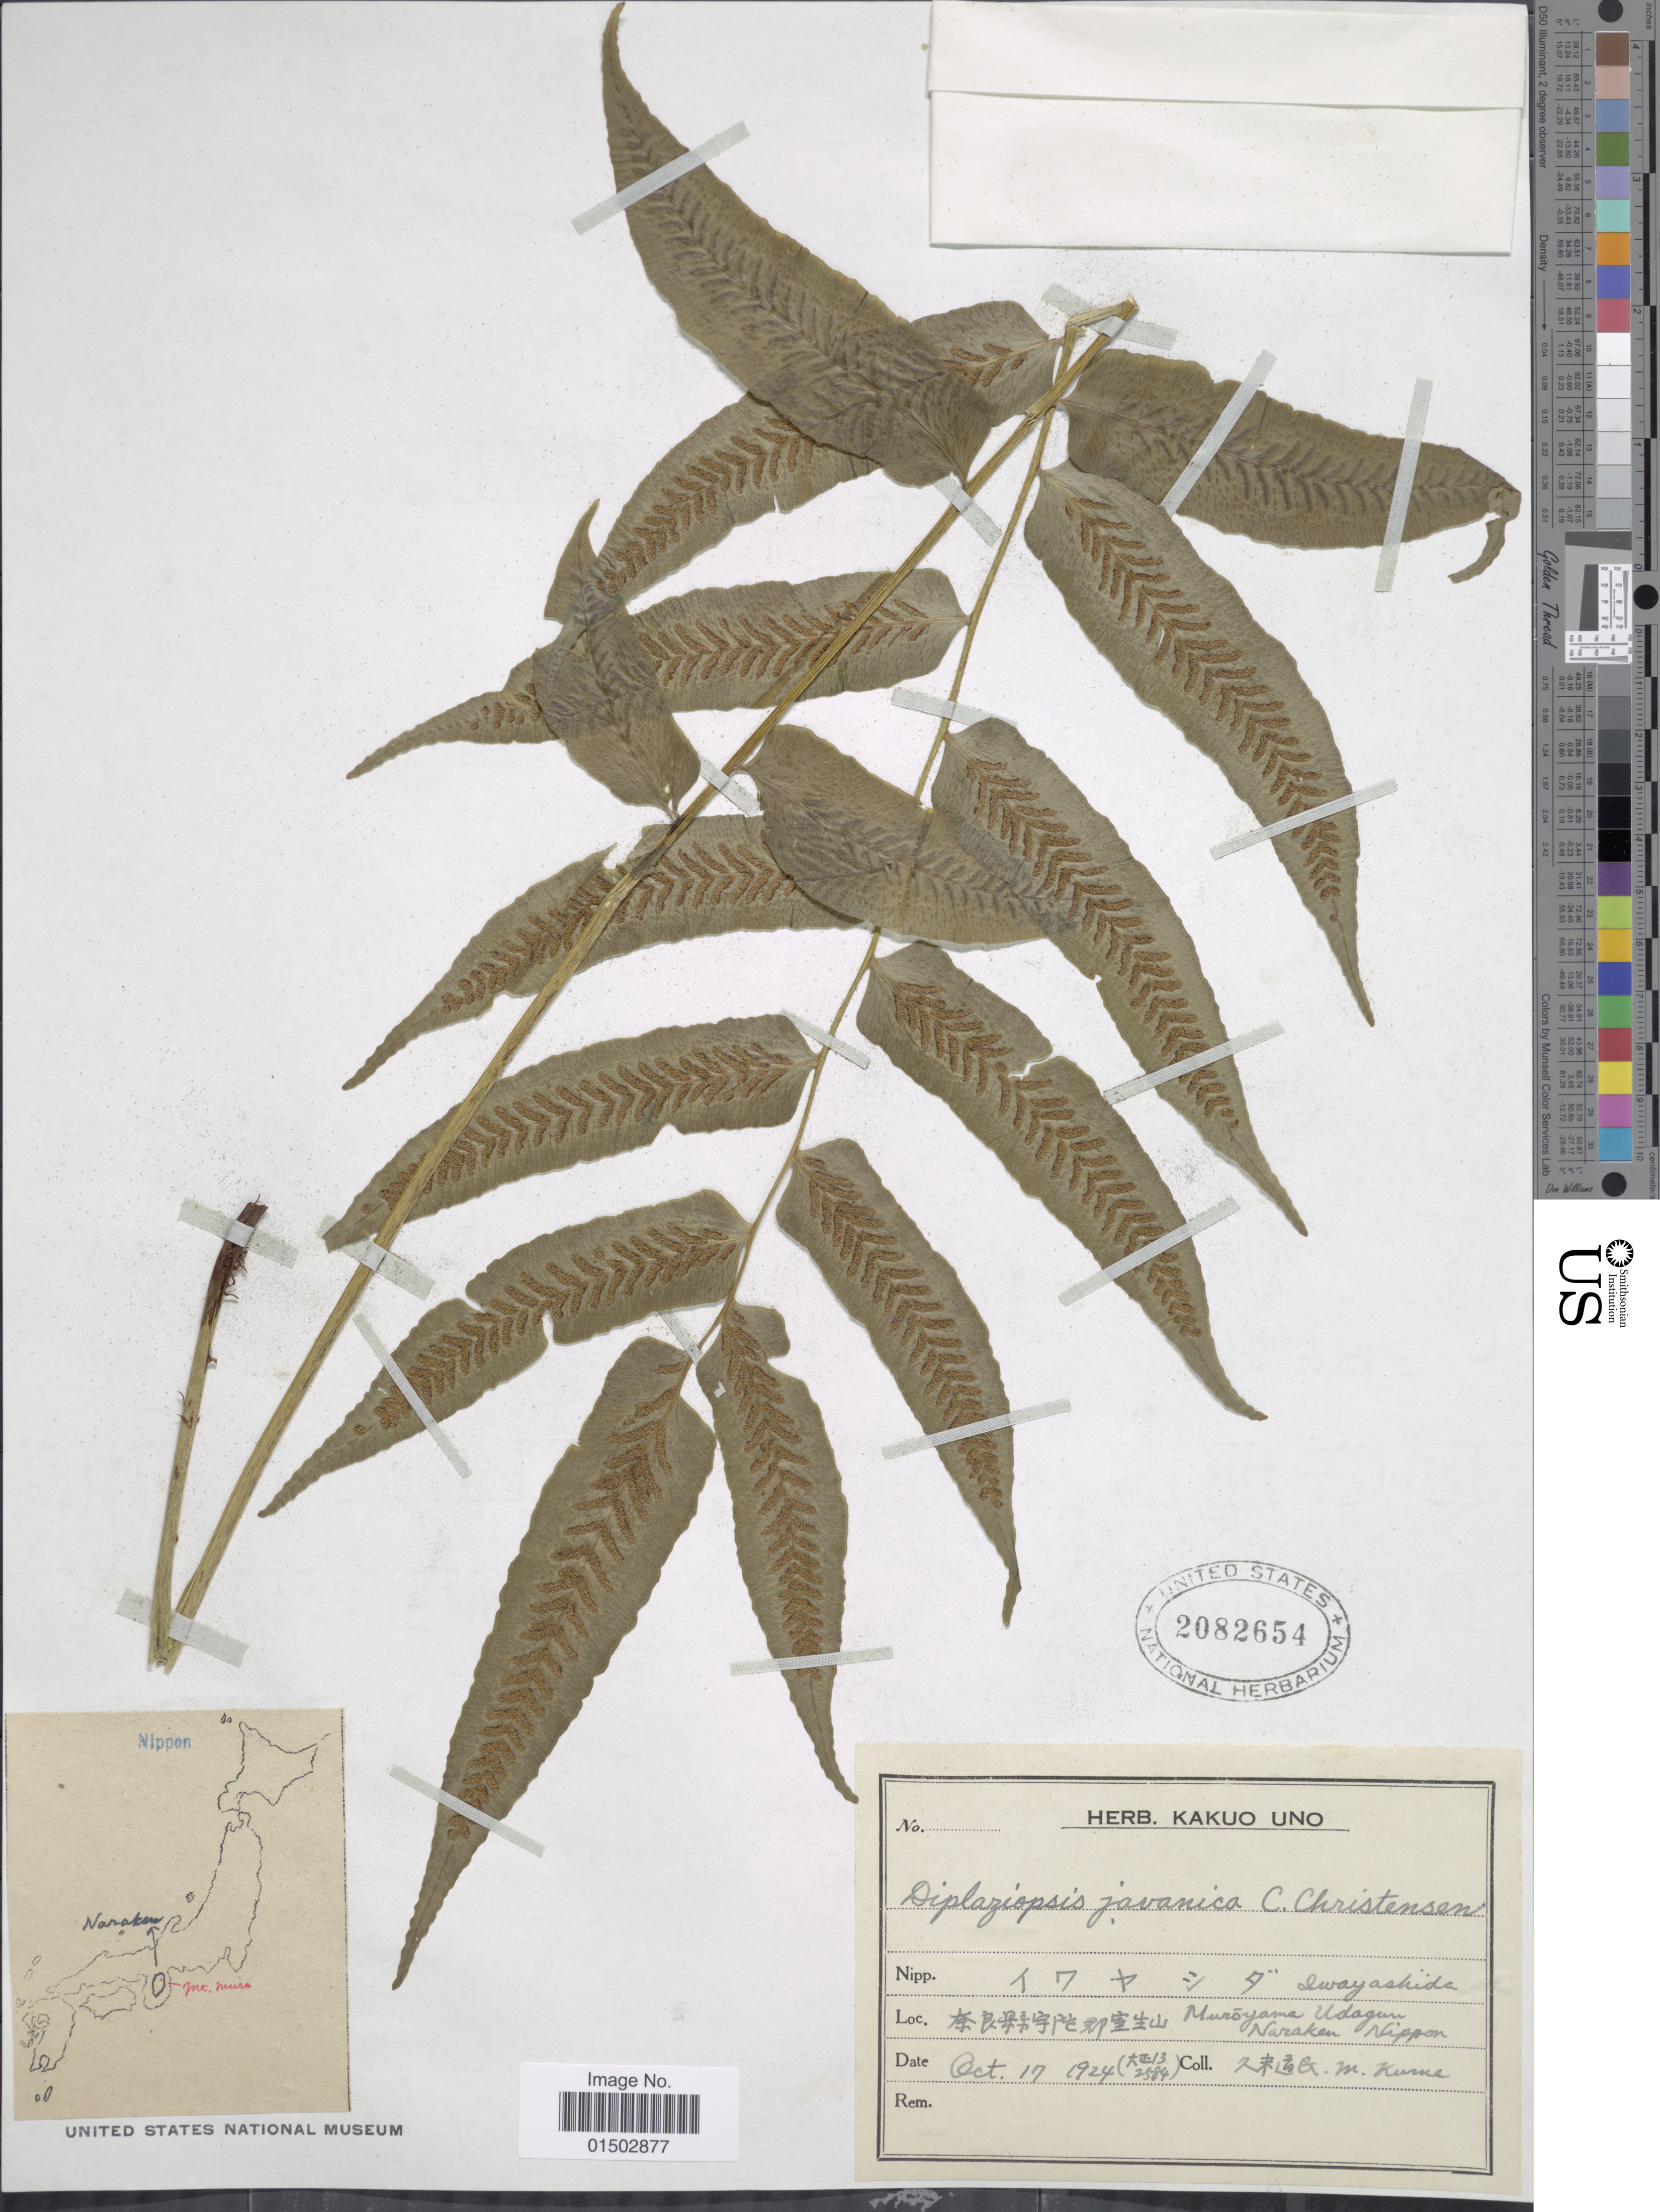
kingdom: Plantae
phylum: Tracheophyta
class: Polypodiopsida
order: Polypodiales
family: Diplaziopsidaceae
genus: Diplaziopsis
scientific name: Diplaziopsis javanica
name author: (Blume) C. Chr.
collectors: M. Kume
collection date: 1924-10-17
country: Japan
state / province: Nara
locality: Muroyama, Uda-gun, Nara-ken Nippon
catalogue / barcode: US 2082654